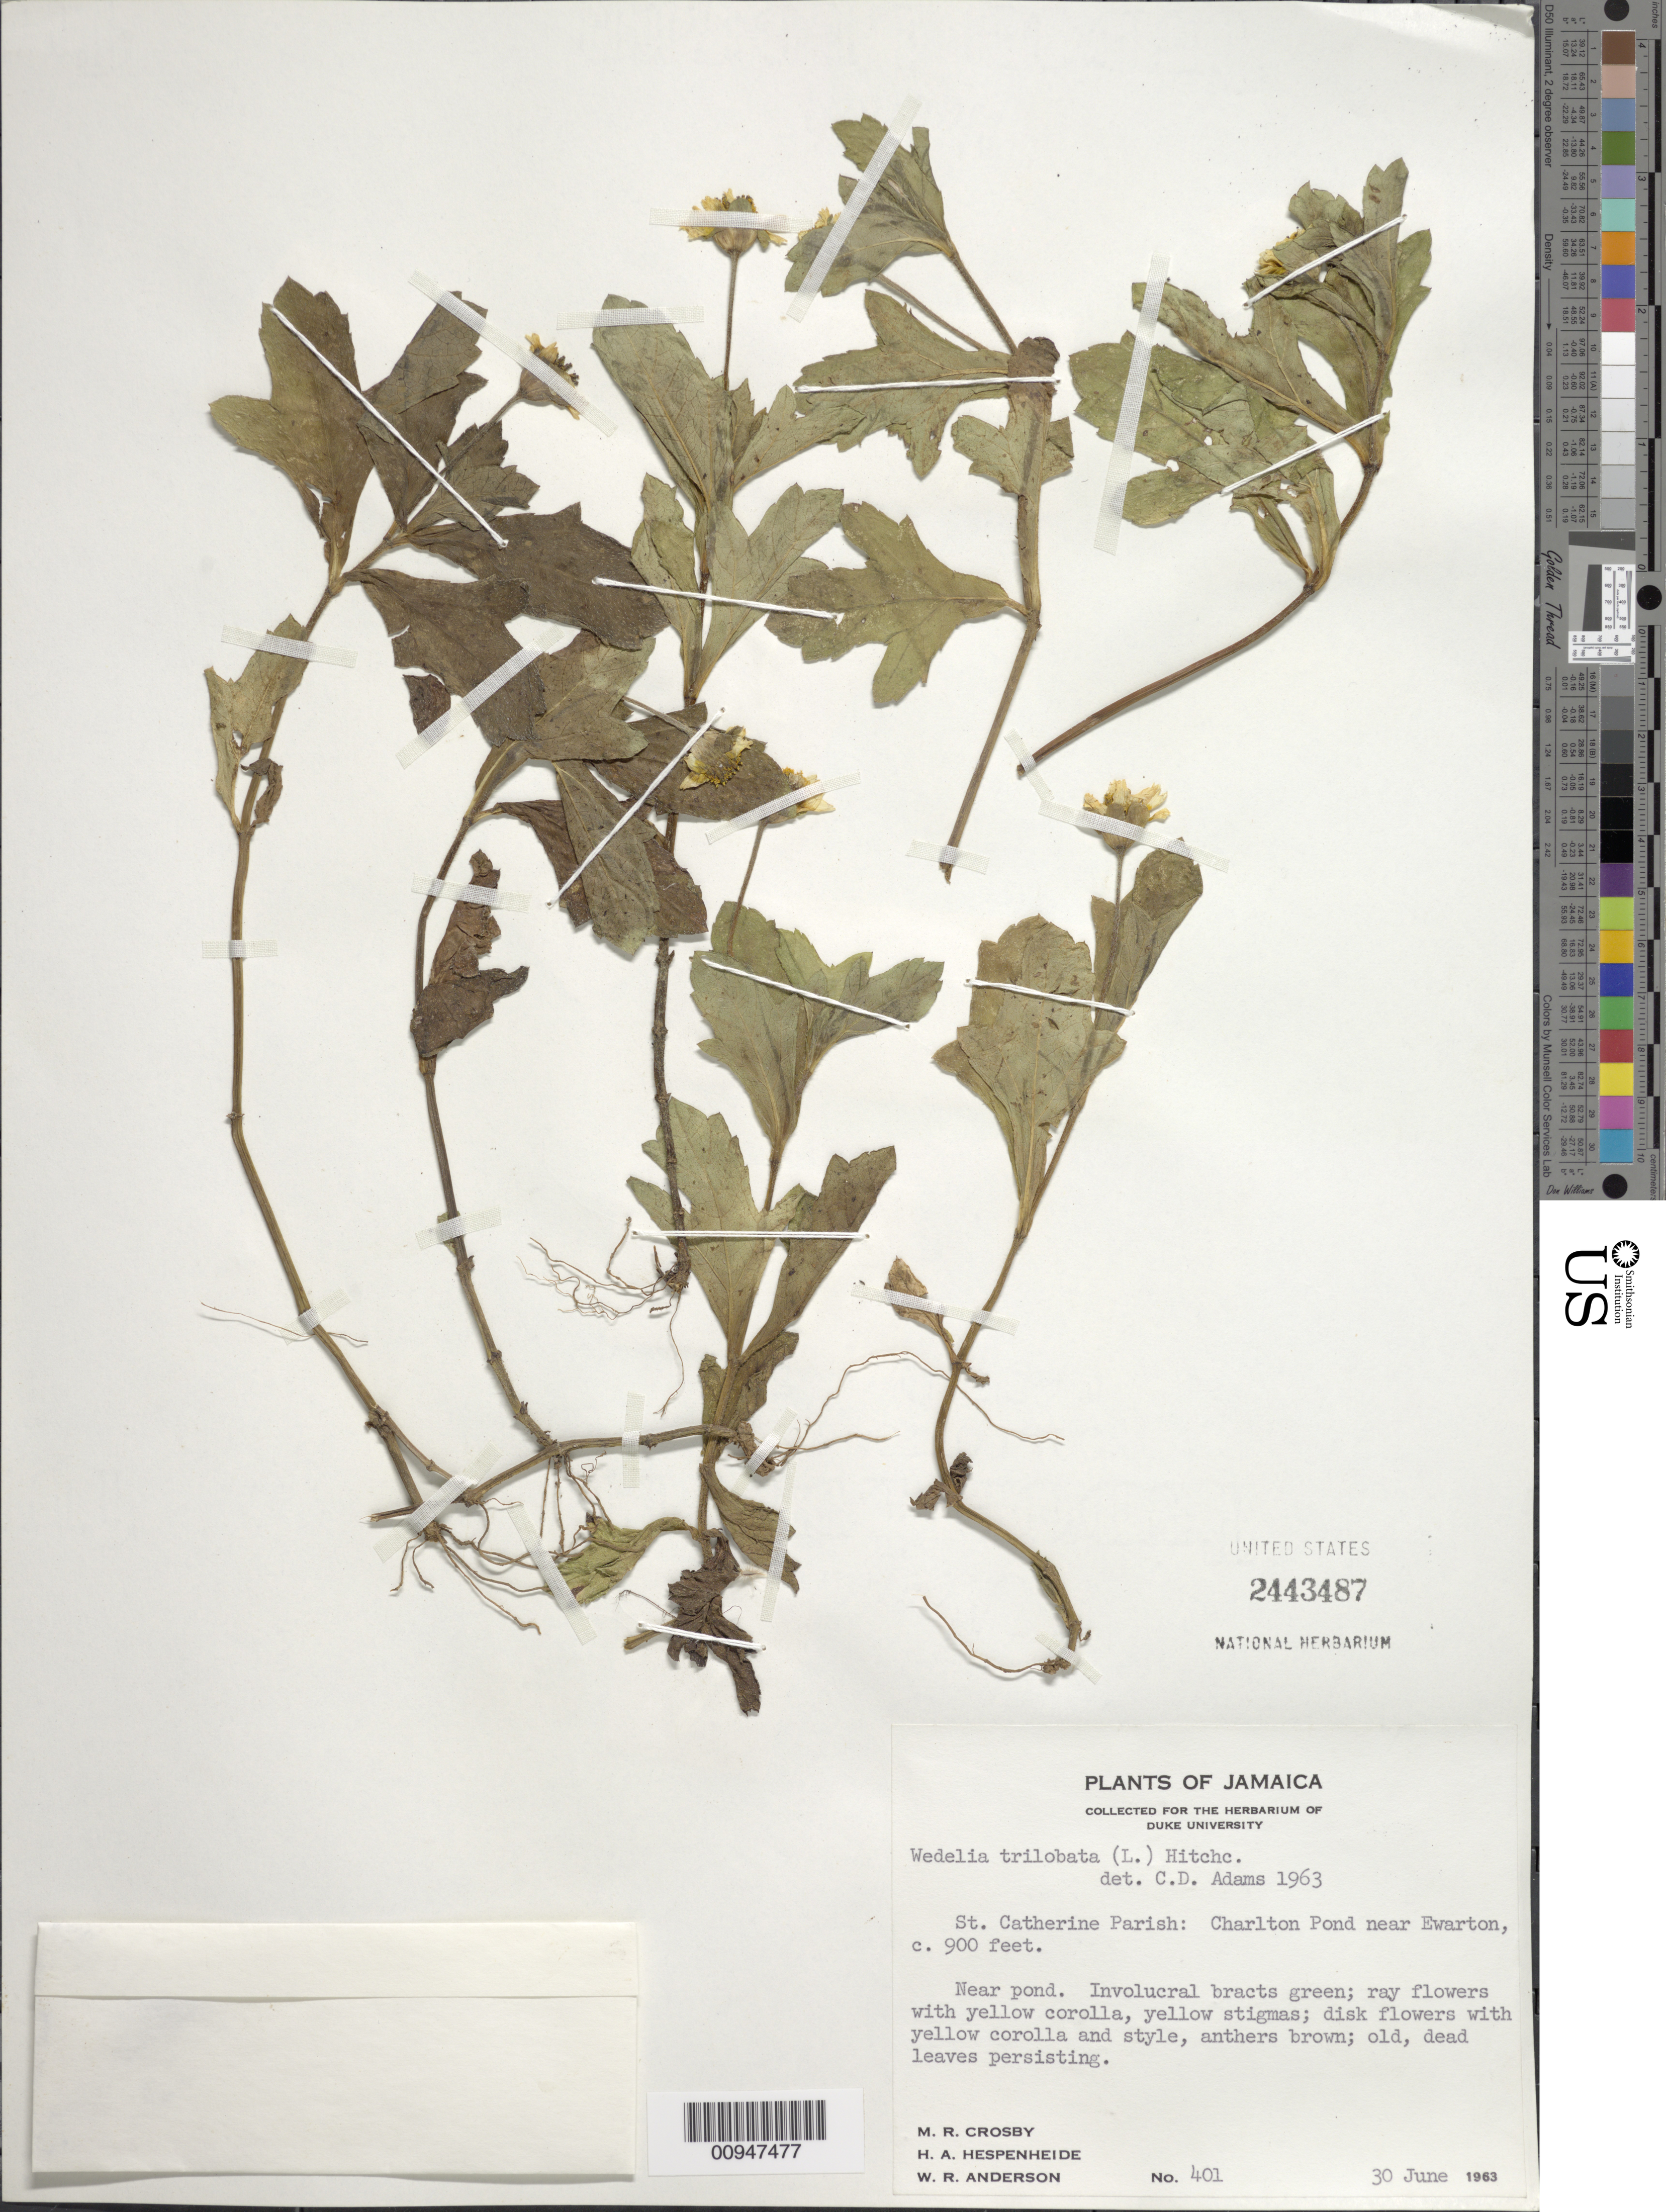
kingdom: Plantae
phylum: Tracheophyta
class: Magnoliopsida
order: Asterales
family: Asteraceae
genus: Sphagneticola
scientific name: Sphagneticola trilobata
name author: (L.) Pruski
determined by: Adams, C. D.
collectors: M. R. Crosby, H. A. Hespenheide & W. R. Anderson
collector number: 401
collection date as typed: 30 Jun 1963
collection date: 1963-06-30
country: Jamaica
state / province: Saint Catherine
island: Jamaica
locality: Charleton Pond near Ewarton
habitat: Near pond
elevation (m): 274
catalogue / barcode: US 2443487